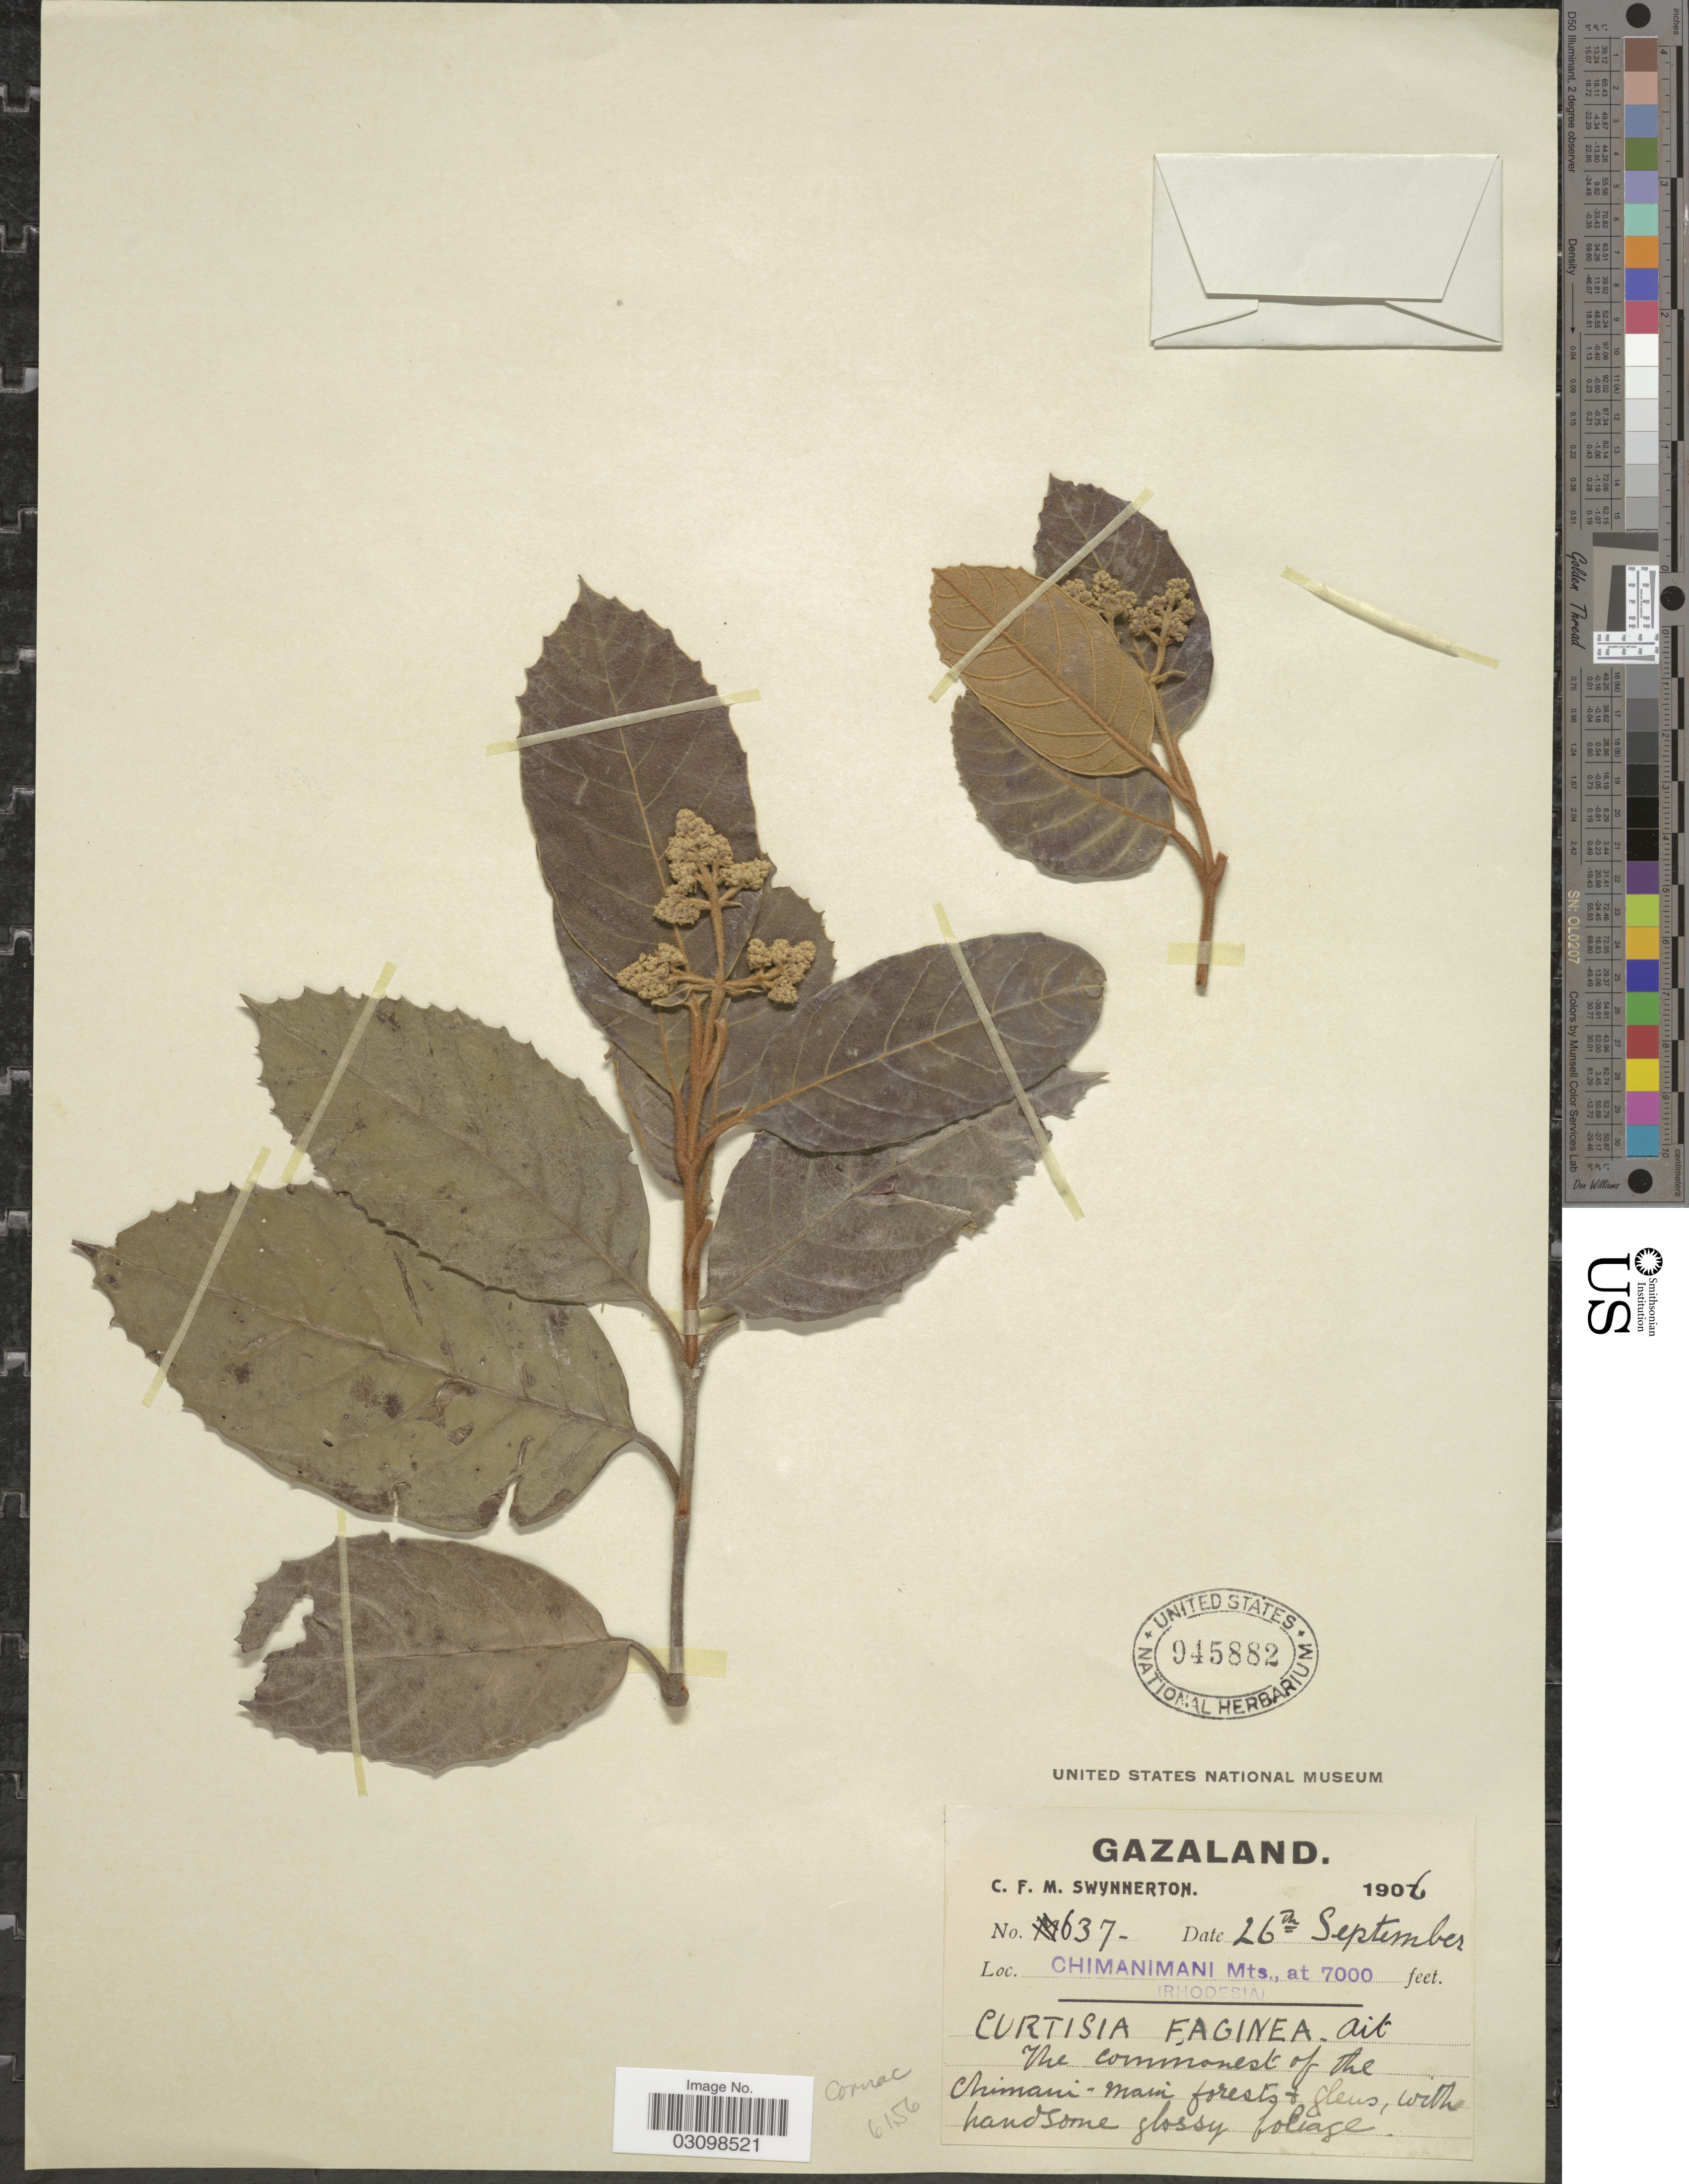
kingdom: Plantae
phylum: Tracheophyta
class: Magnoliopsida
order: Cornales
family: Curtisiaceae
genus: Curtisia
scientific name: Curtisia faginea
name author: Aiton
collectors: C. Swynnerton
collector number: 637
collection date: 1906-09-26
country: Zimbabwe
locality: Gazaland, Chimanimani Mts., (Rhodesia)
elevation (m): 2134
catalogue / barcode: US 945882